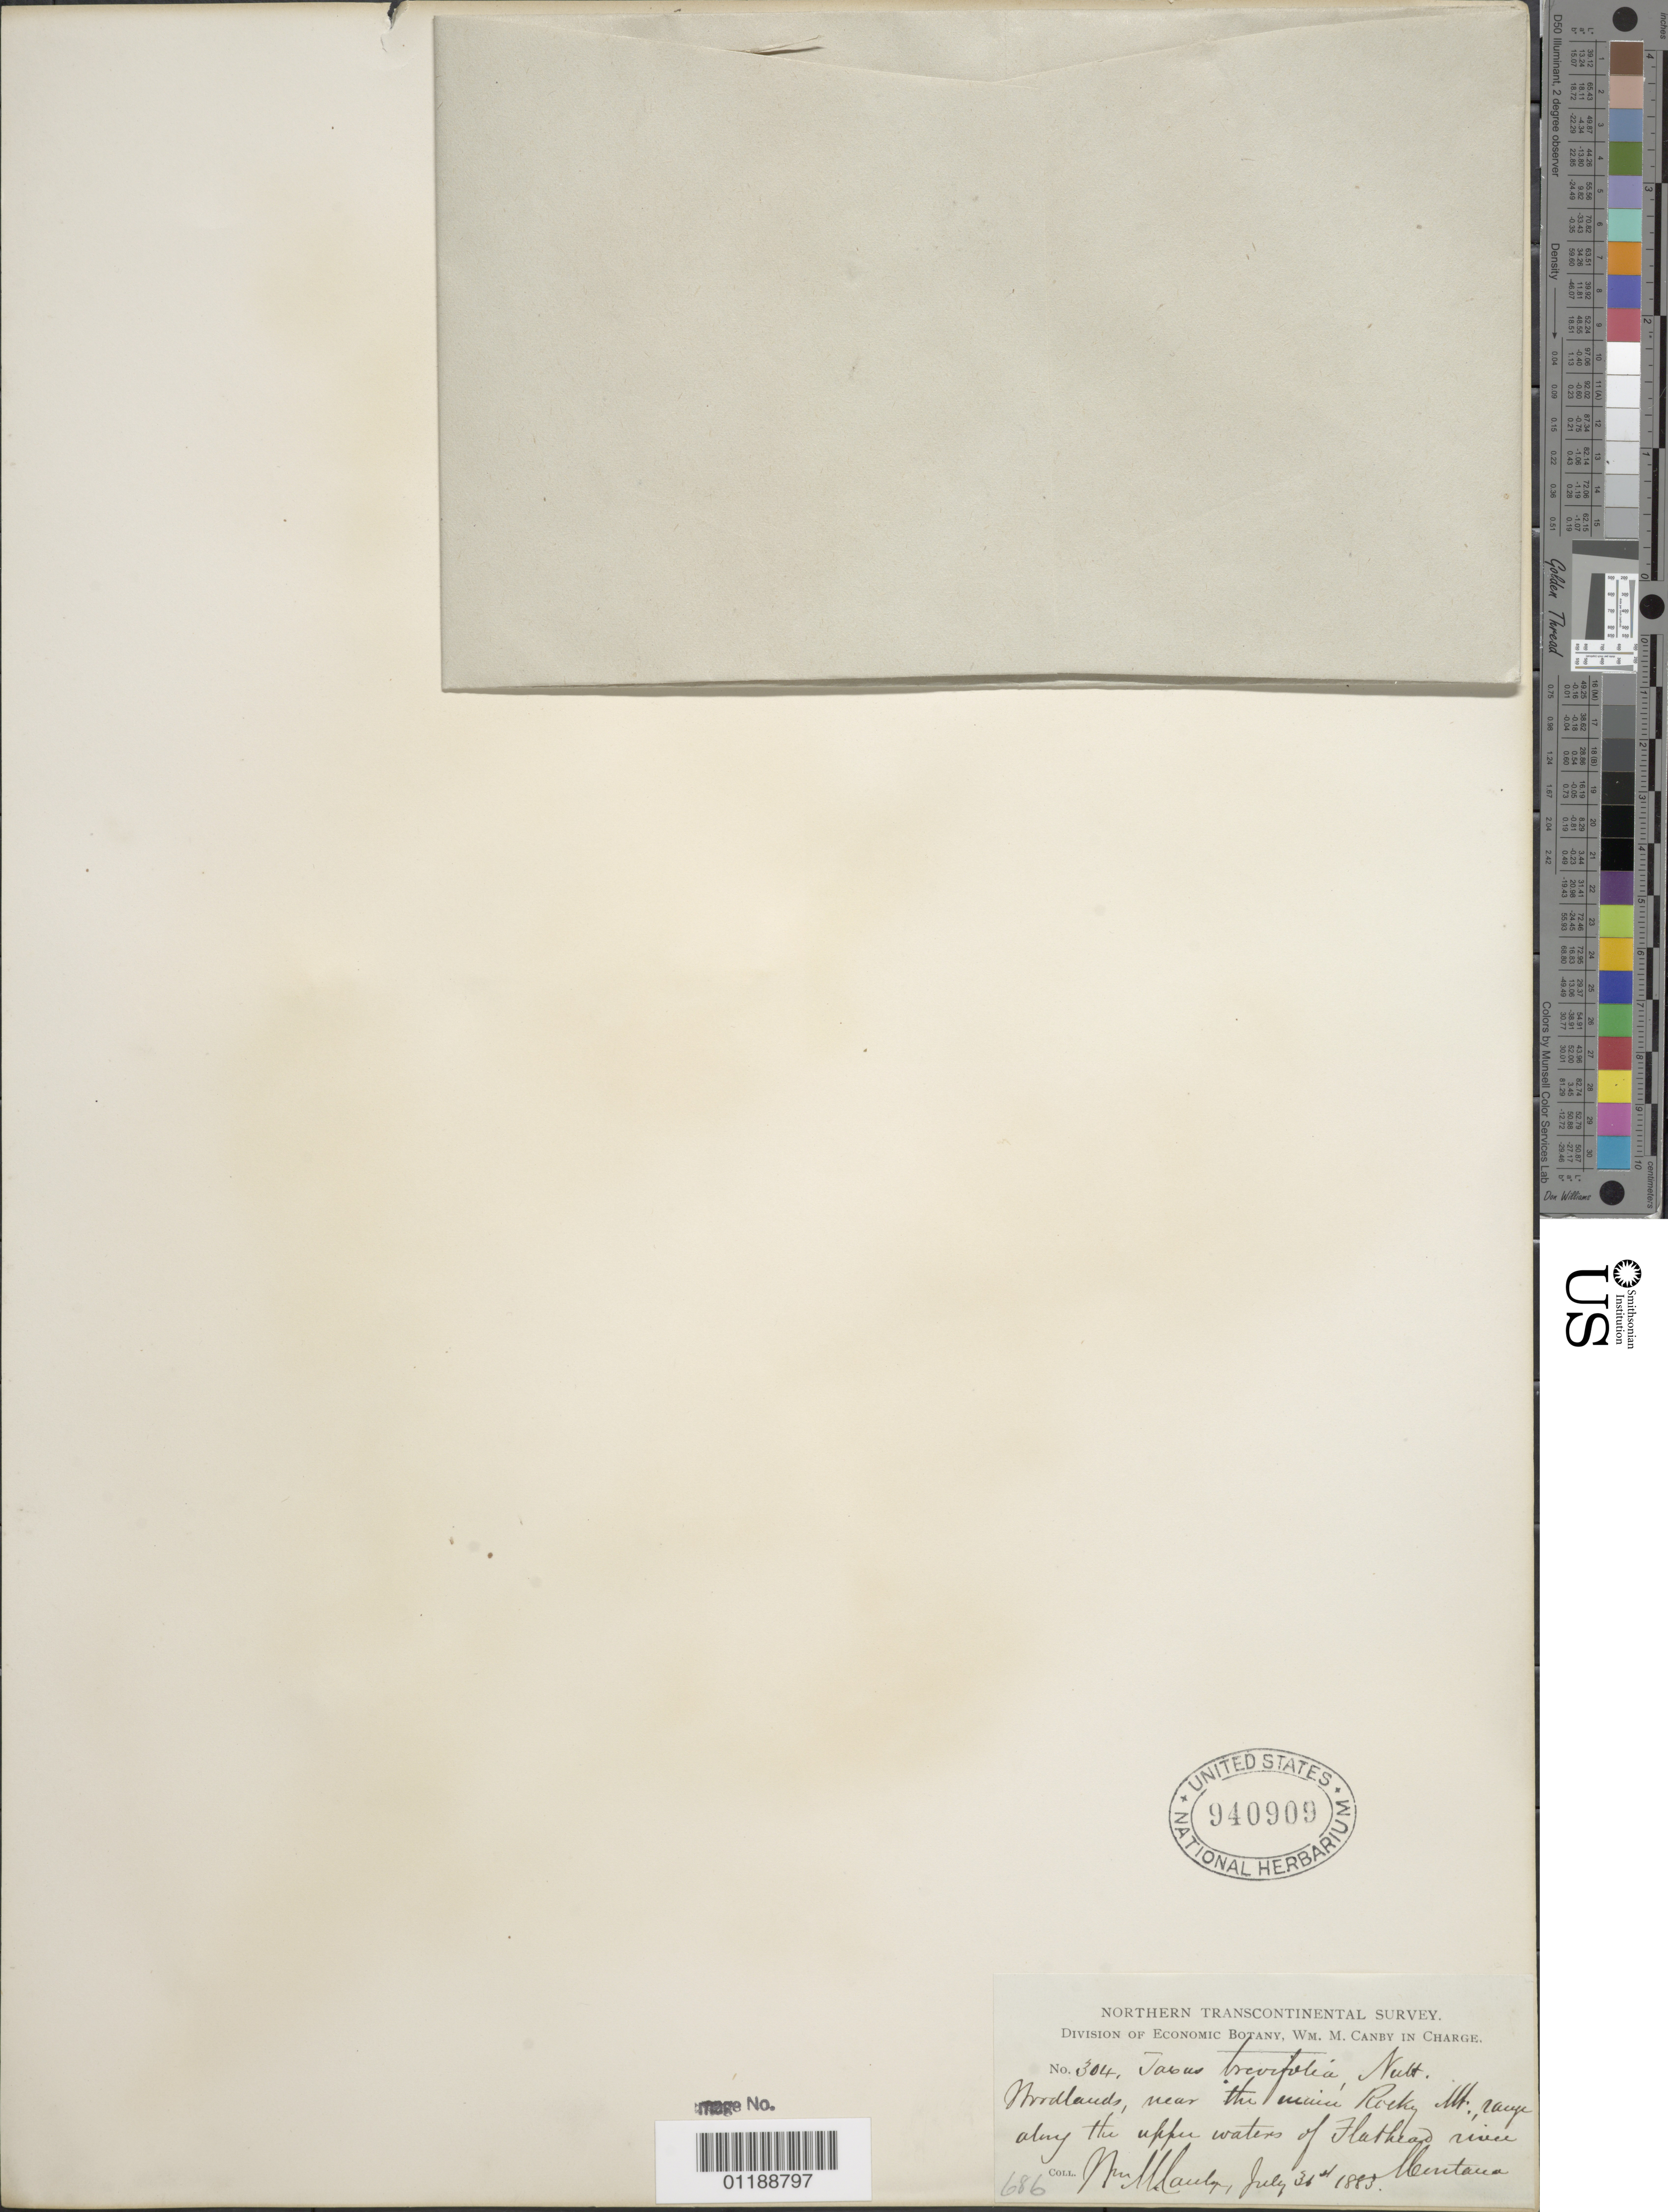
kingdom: Plantae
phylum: Tracheophyta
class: Pinopsida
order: Pinales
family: Taxaceae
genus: Taxus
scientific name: Taxus brevifolia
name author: Nutt.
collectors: W. M. Canby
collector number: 304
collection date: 1883-07-31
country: United States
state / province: Montana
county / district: Lake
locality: Along the upper waters of Flathead Lake.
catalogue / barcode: US 940909